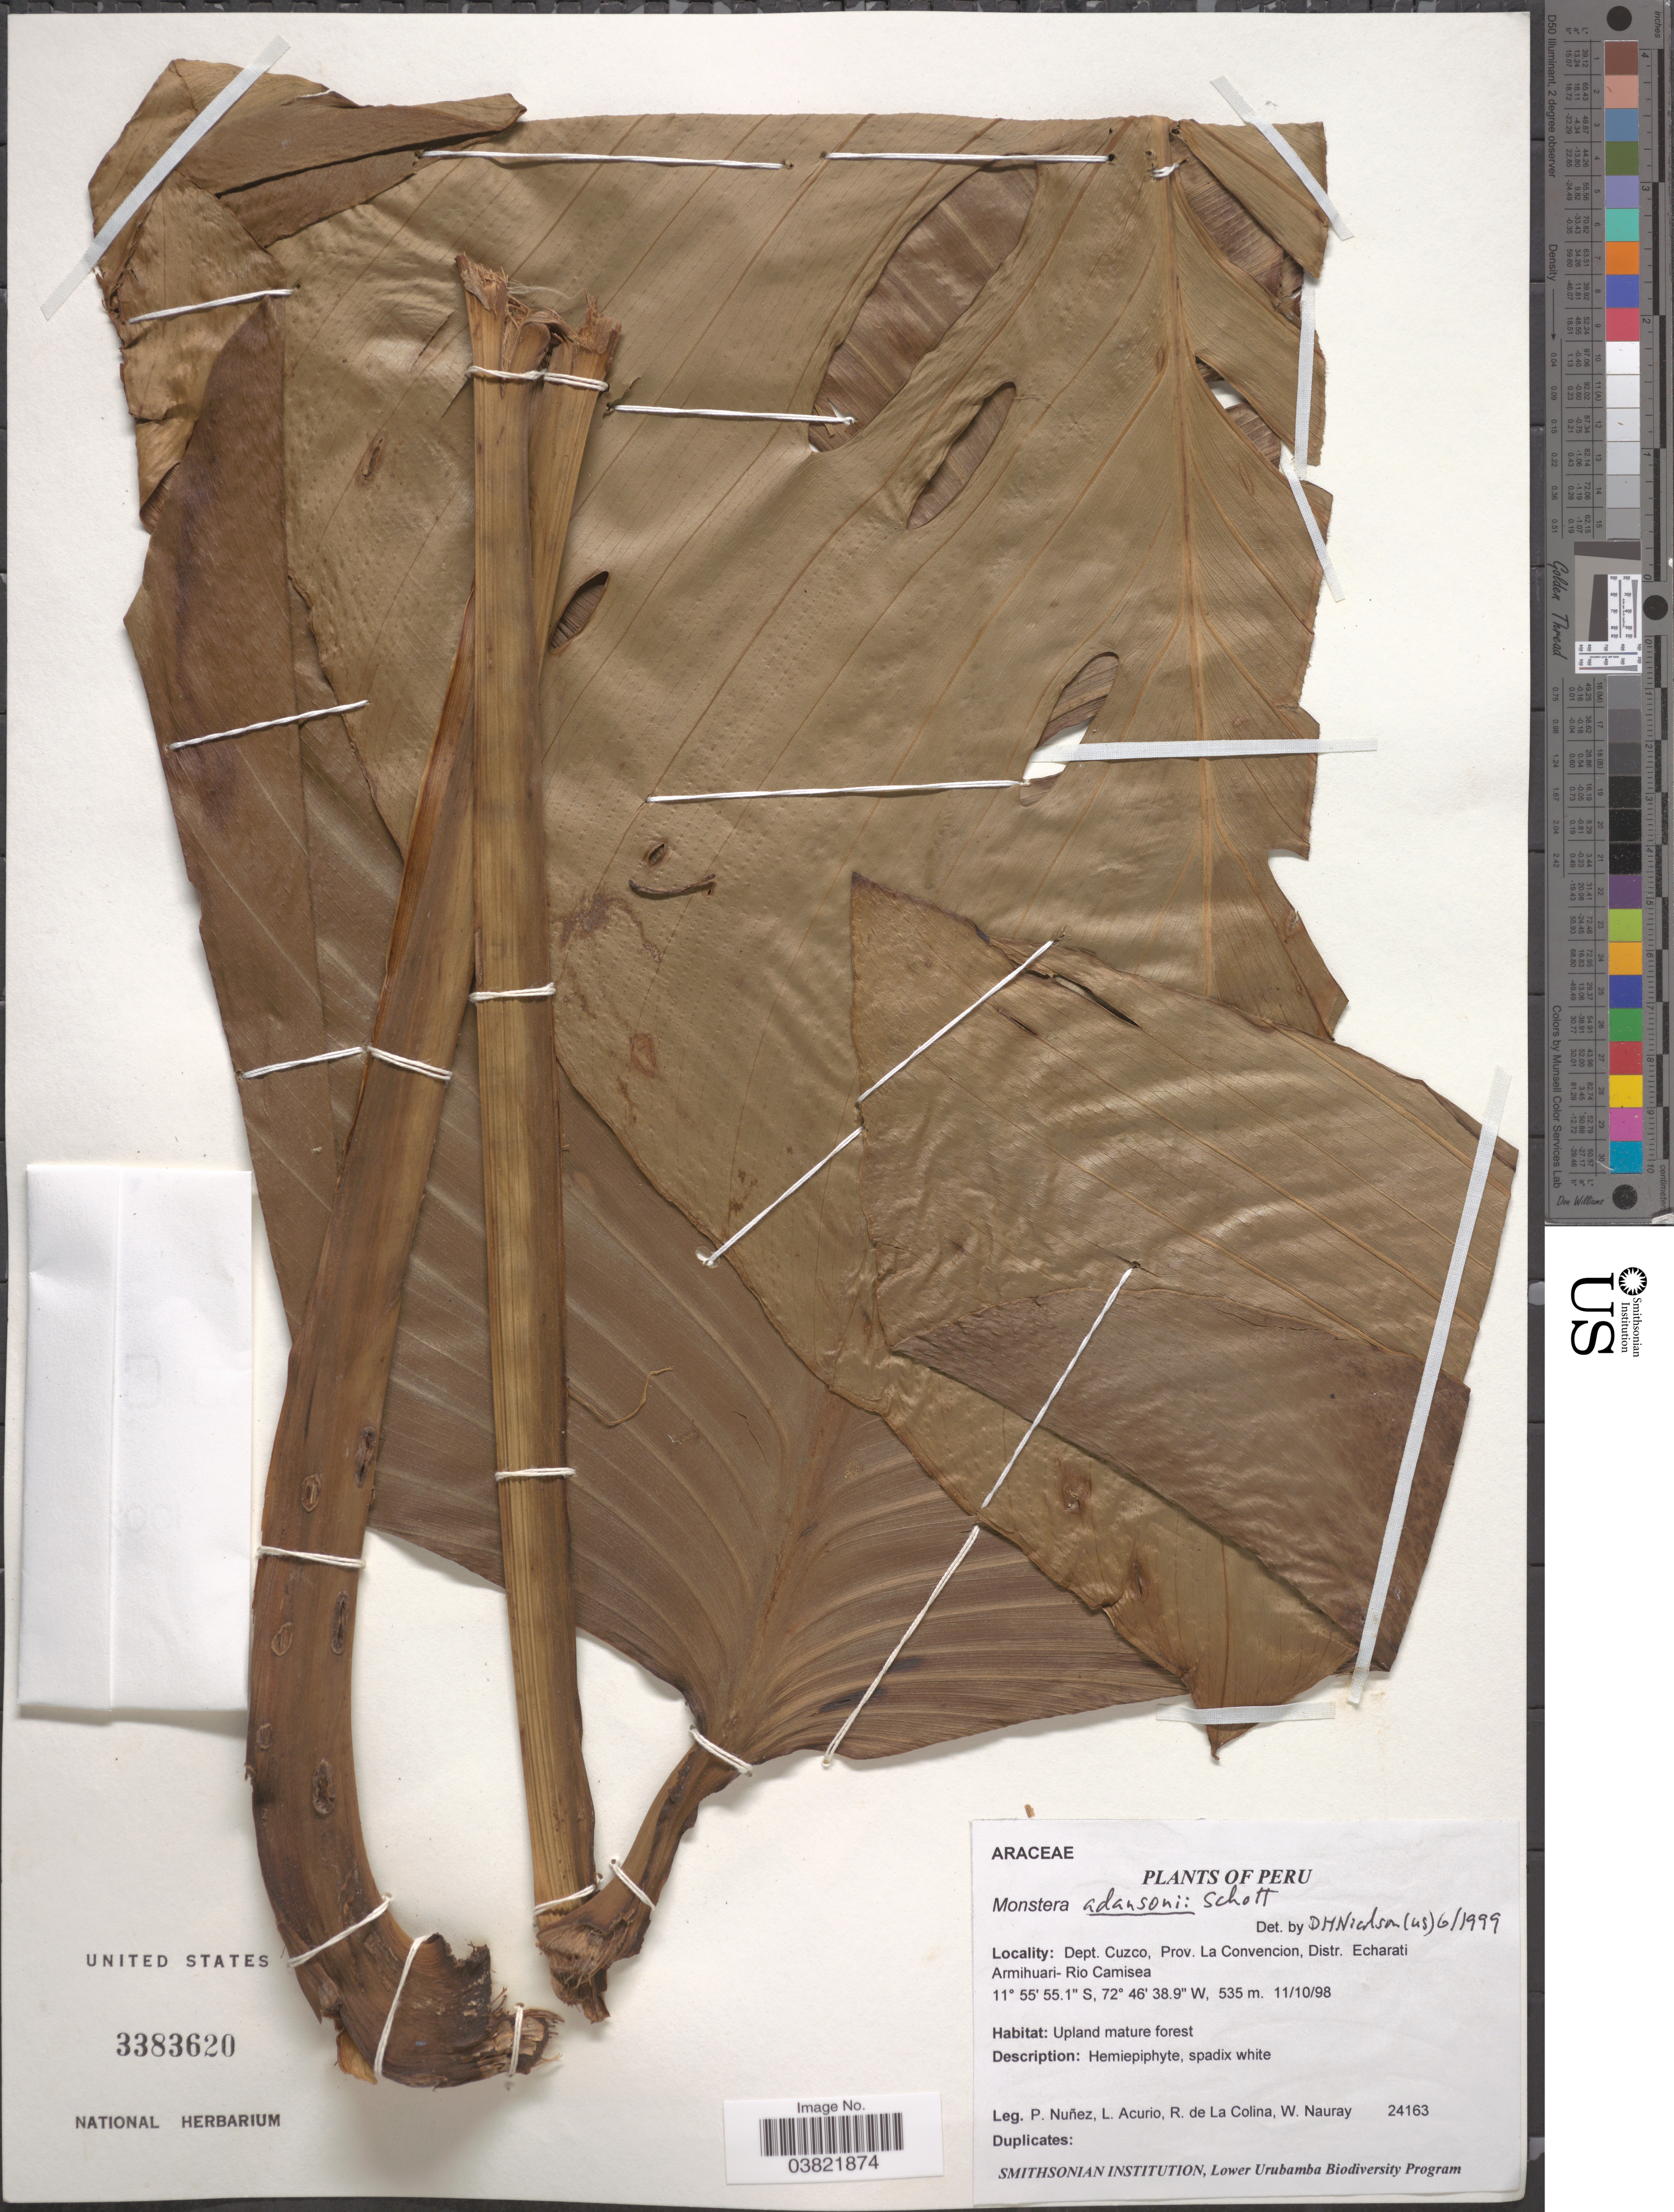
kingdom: Plantae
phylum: Tracheophyta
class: Liliopsida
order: Alismatales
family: Araceae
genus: Monstera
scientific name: Monstera adansonii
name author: Schott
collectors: P. Nuñez V., L. Acurio, R. Colina & W. Nauray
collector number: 24163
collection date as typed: Transcribed d/m/y: 11/10/98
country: Peru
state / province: Cusco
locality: Dept. Cuzco, Prov. La Convencion, Distr. Echarati Armihuari- Rio Camisea.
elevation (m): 535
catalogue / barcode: US 3383620